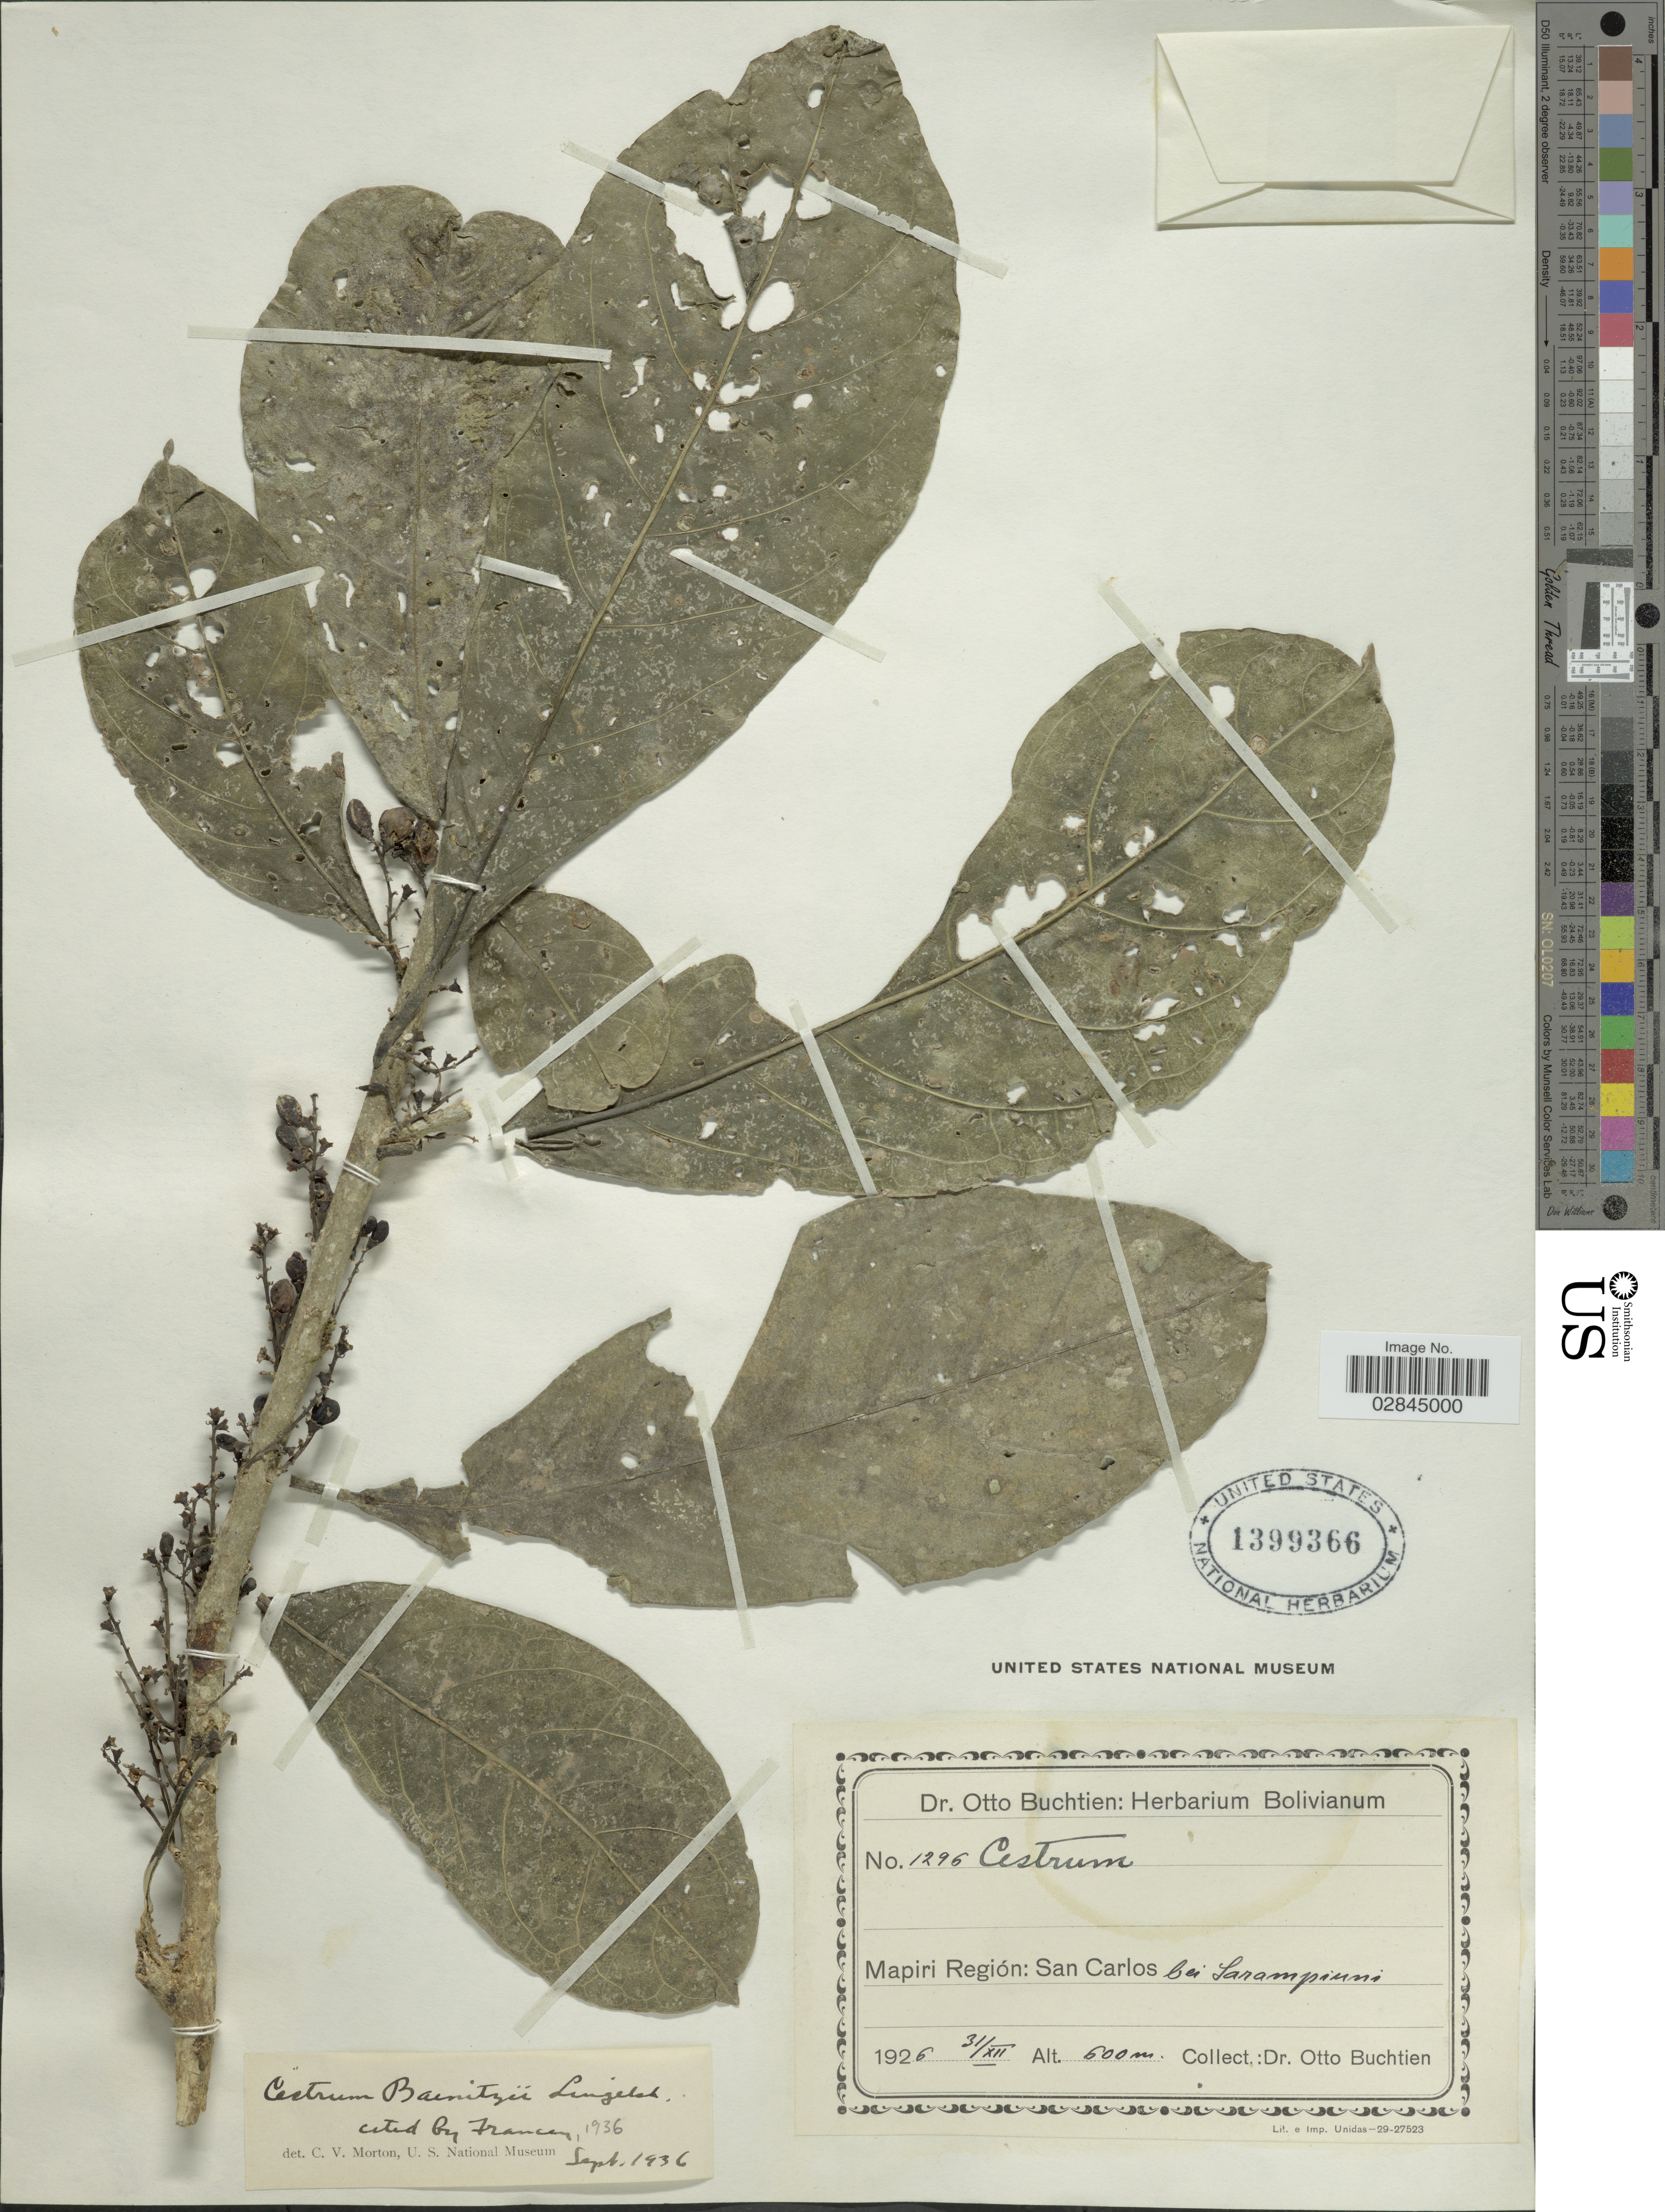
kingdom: Plantae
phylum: Tracheophyta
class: Magnoliopsida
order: Solanales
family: Solanaceae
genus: Cestrum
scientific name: Cestrum schlechtendahlii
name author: G. Don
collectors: O. Buchtien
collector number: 1296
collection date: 1926-12-03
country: Bolivia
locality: Mapiri Región: San Carlos bei Sarampinni.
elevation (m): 600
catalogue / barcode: US 1399366